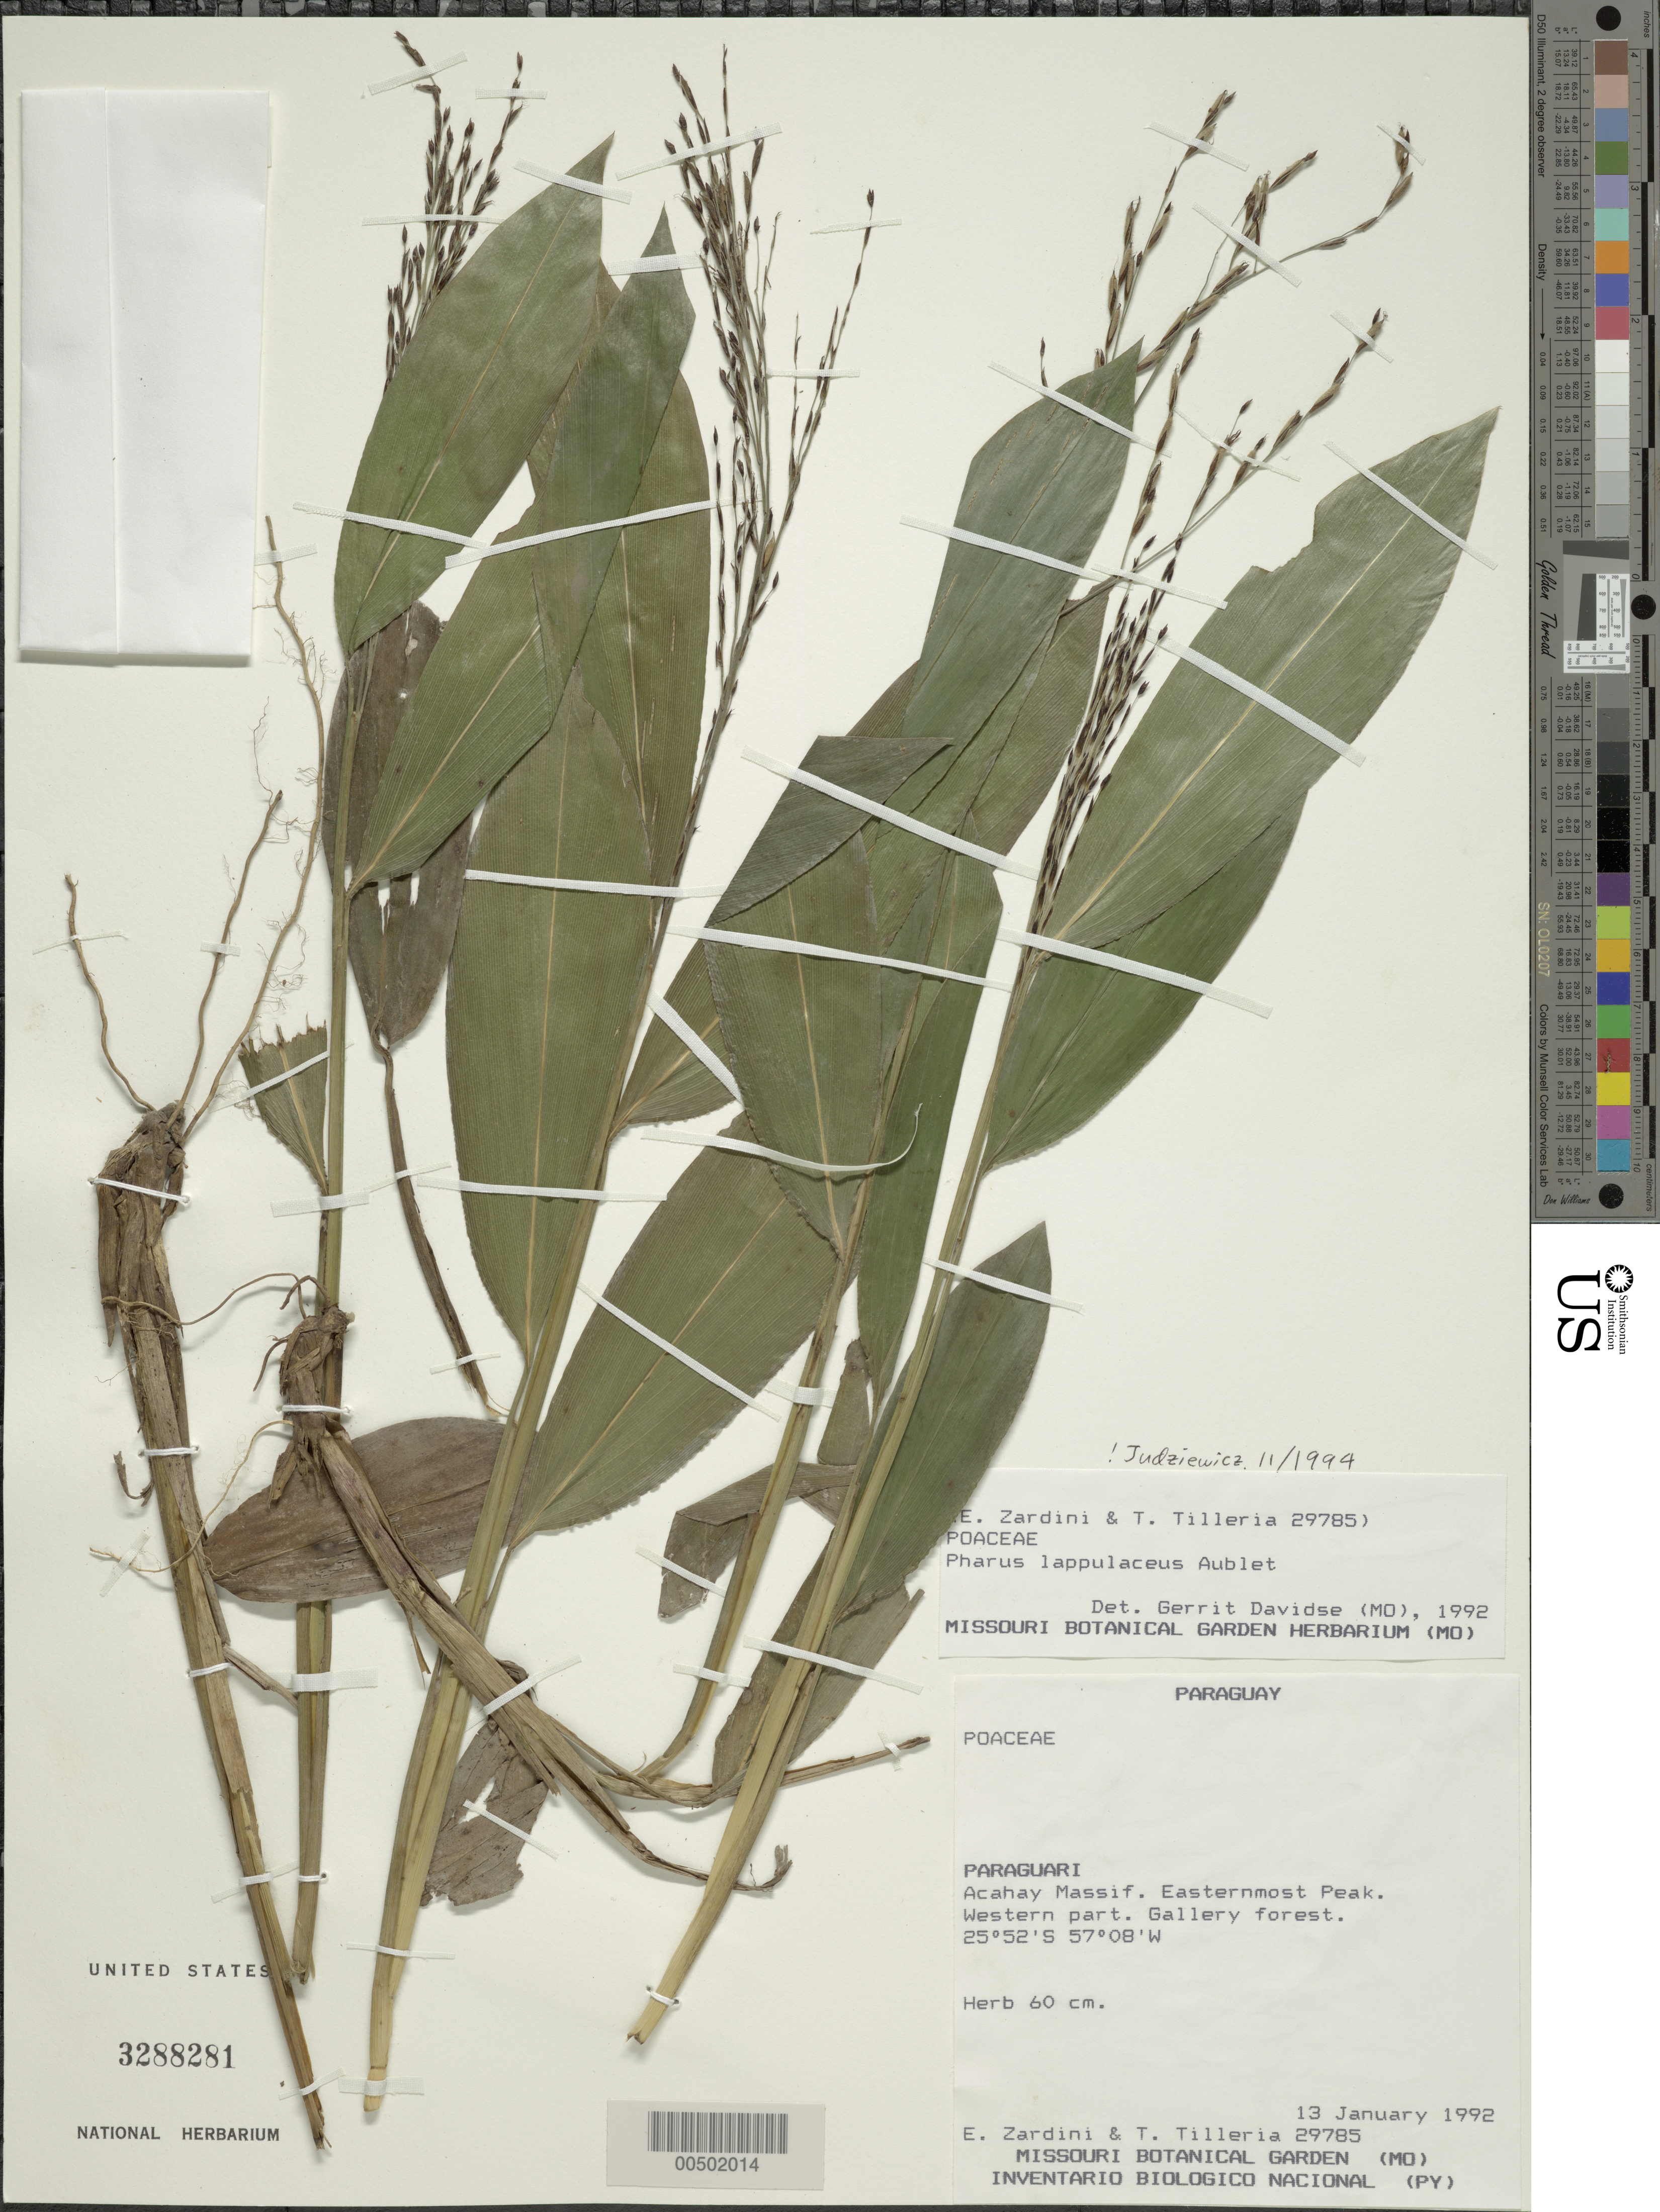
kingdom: Plantae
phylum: Tracheophyta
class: Liliopsida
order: Poales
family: Poaceae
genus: Pharus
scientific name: Pharus lappulaceus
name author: Aubl.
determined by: Davidse, Gerrit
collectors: E. M. Zardini & T. Tilleria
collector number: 29785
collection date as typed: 13 Jan 1993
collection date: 1993-01-13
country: Paraguay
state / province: Paraguarí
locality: Acahay massif. easternmost peak. western part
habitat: Gallery forest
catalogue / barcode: US 3288281